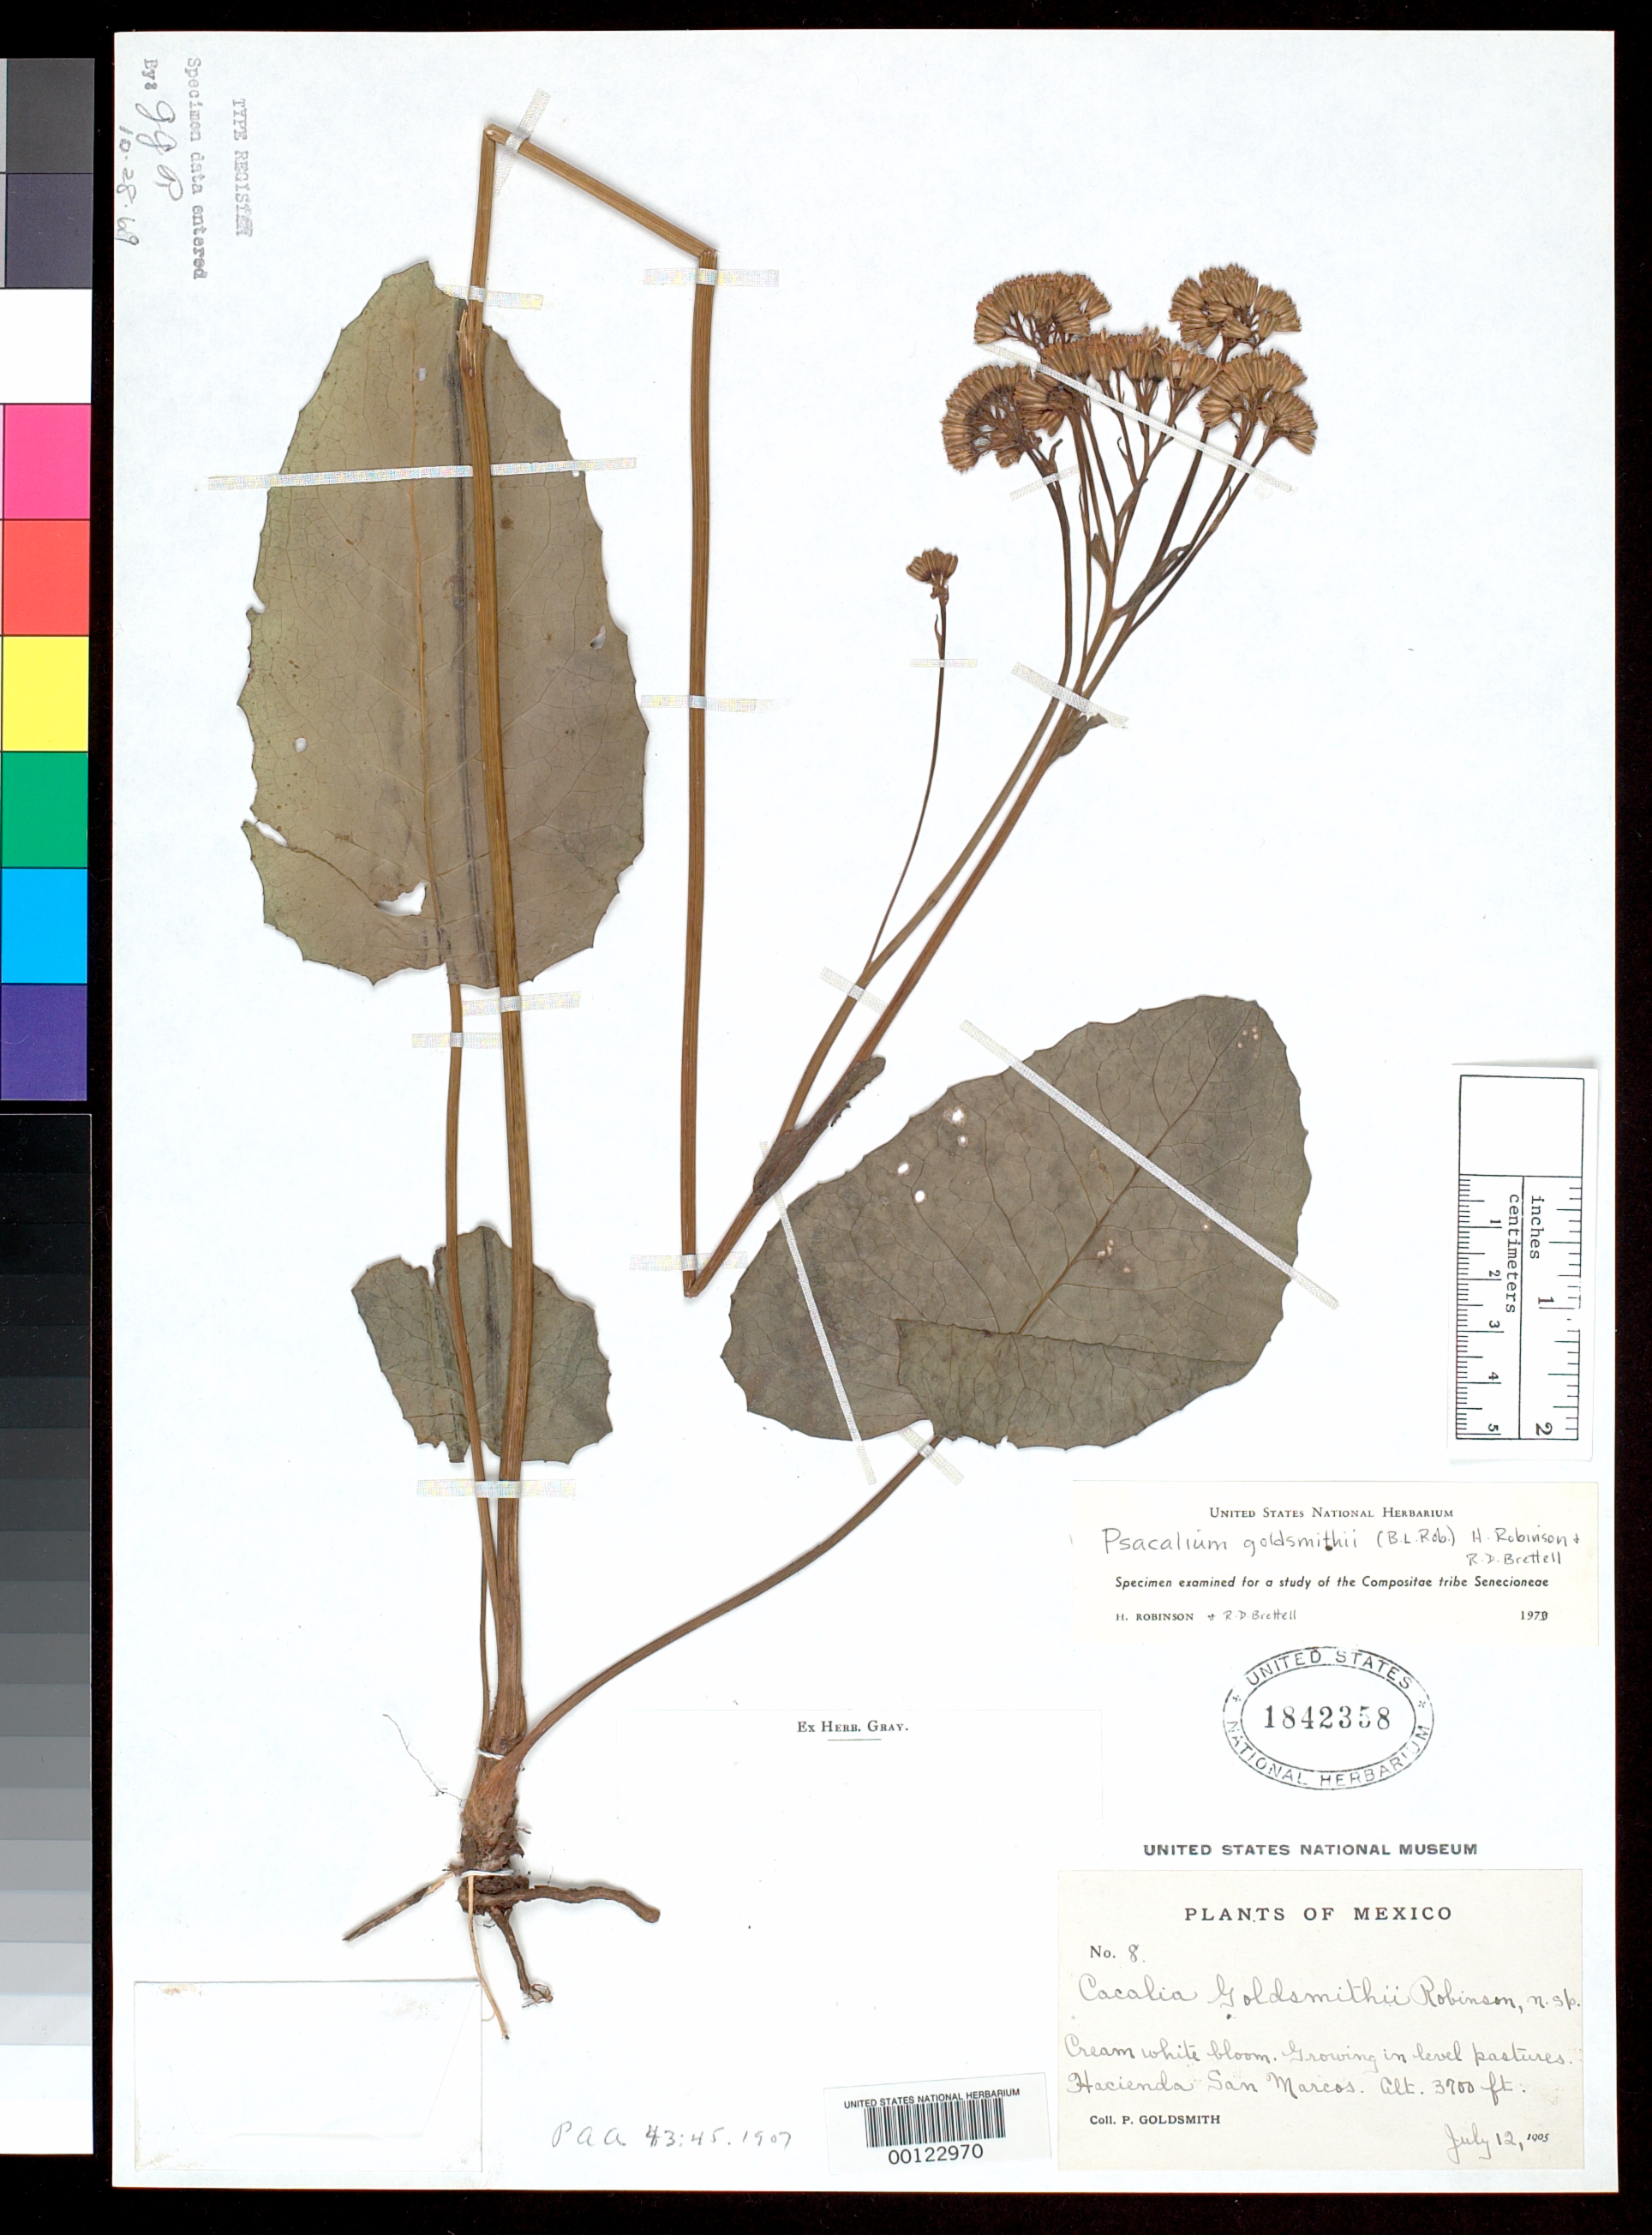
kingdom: Plantae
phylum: Tracheophyta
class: Magnoliopsida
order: Asterales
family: Asteraceae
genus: Cacalia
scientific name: Cacalia goldsmithii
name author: B.L. Rob.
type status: Isotype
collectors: P. Goldsmith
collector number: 8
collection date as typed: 12 Jul 1905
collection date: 1905-07-12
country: Mexico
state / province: Jalisco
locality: Hacienda San Marcos.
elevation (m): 350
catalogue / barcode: US 1842358